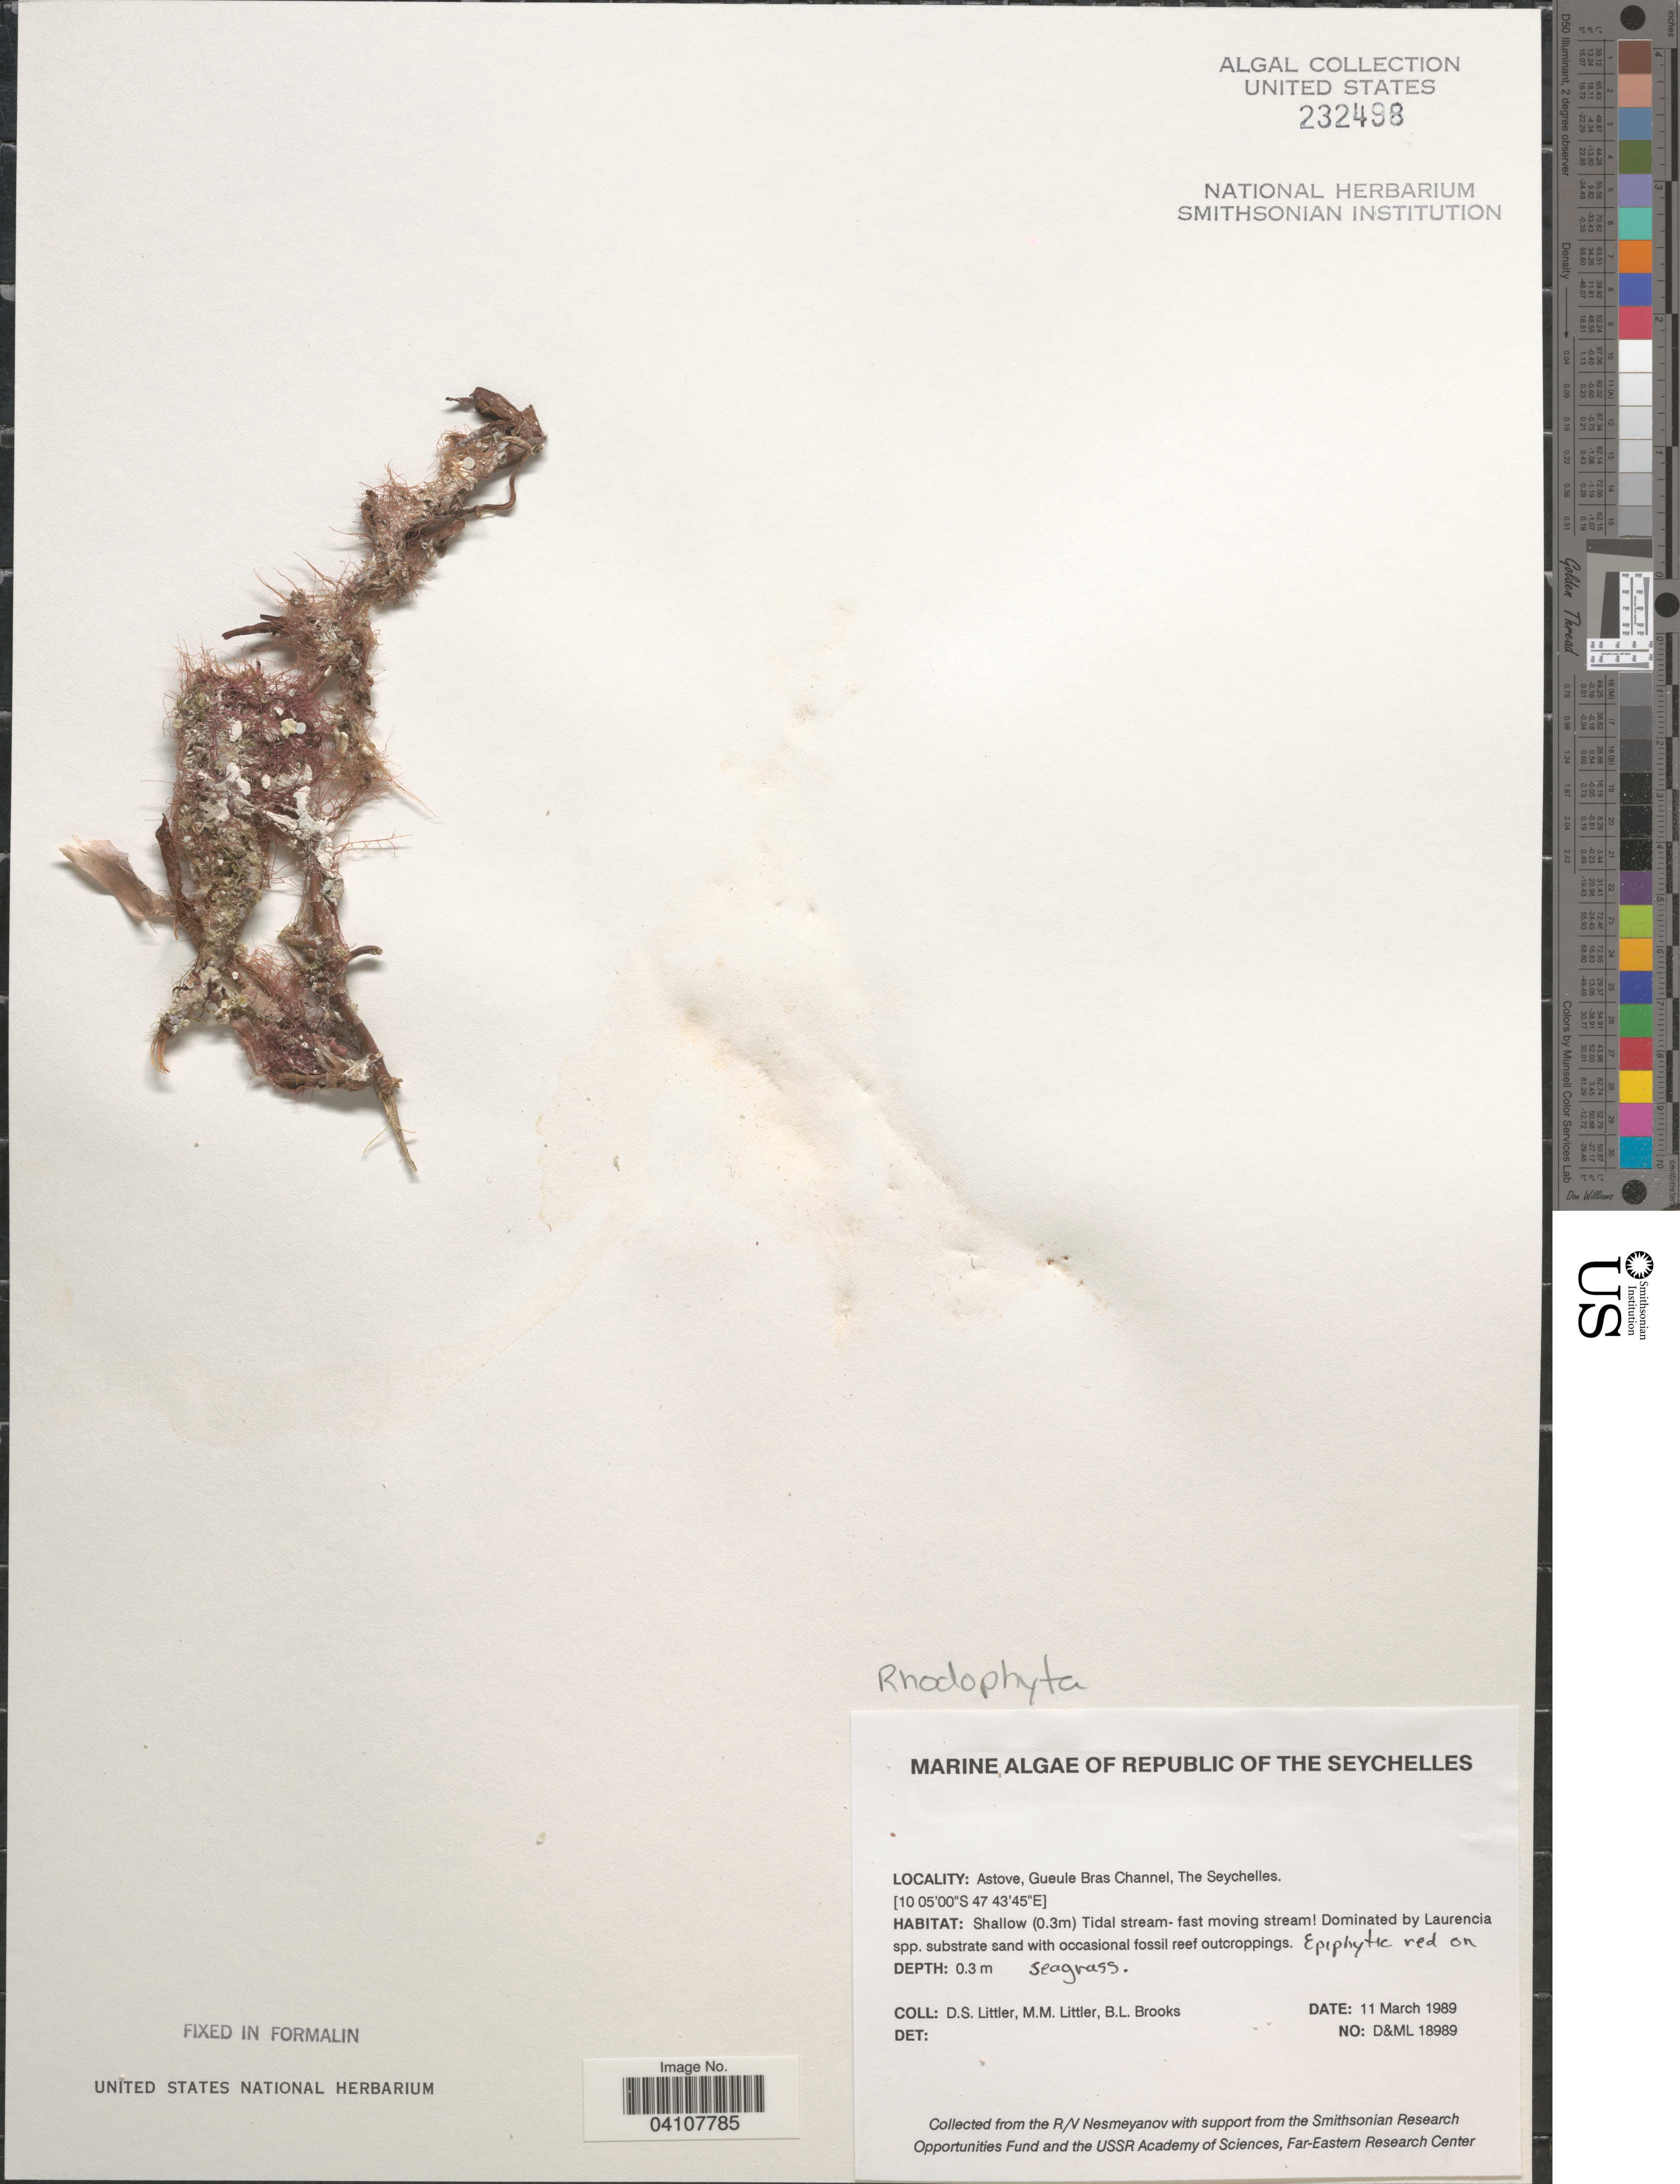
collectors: D. S. Littler & B. Brooks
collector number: D&ML18989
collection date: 1989-03-11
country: Seychelles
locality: Republic of the Seychelles. Astove, Gueule Bras Channel.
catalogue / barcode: US 232498